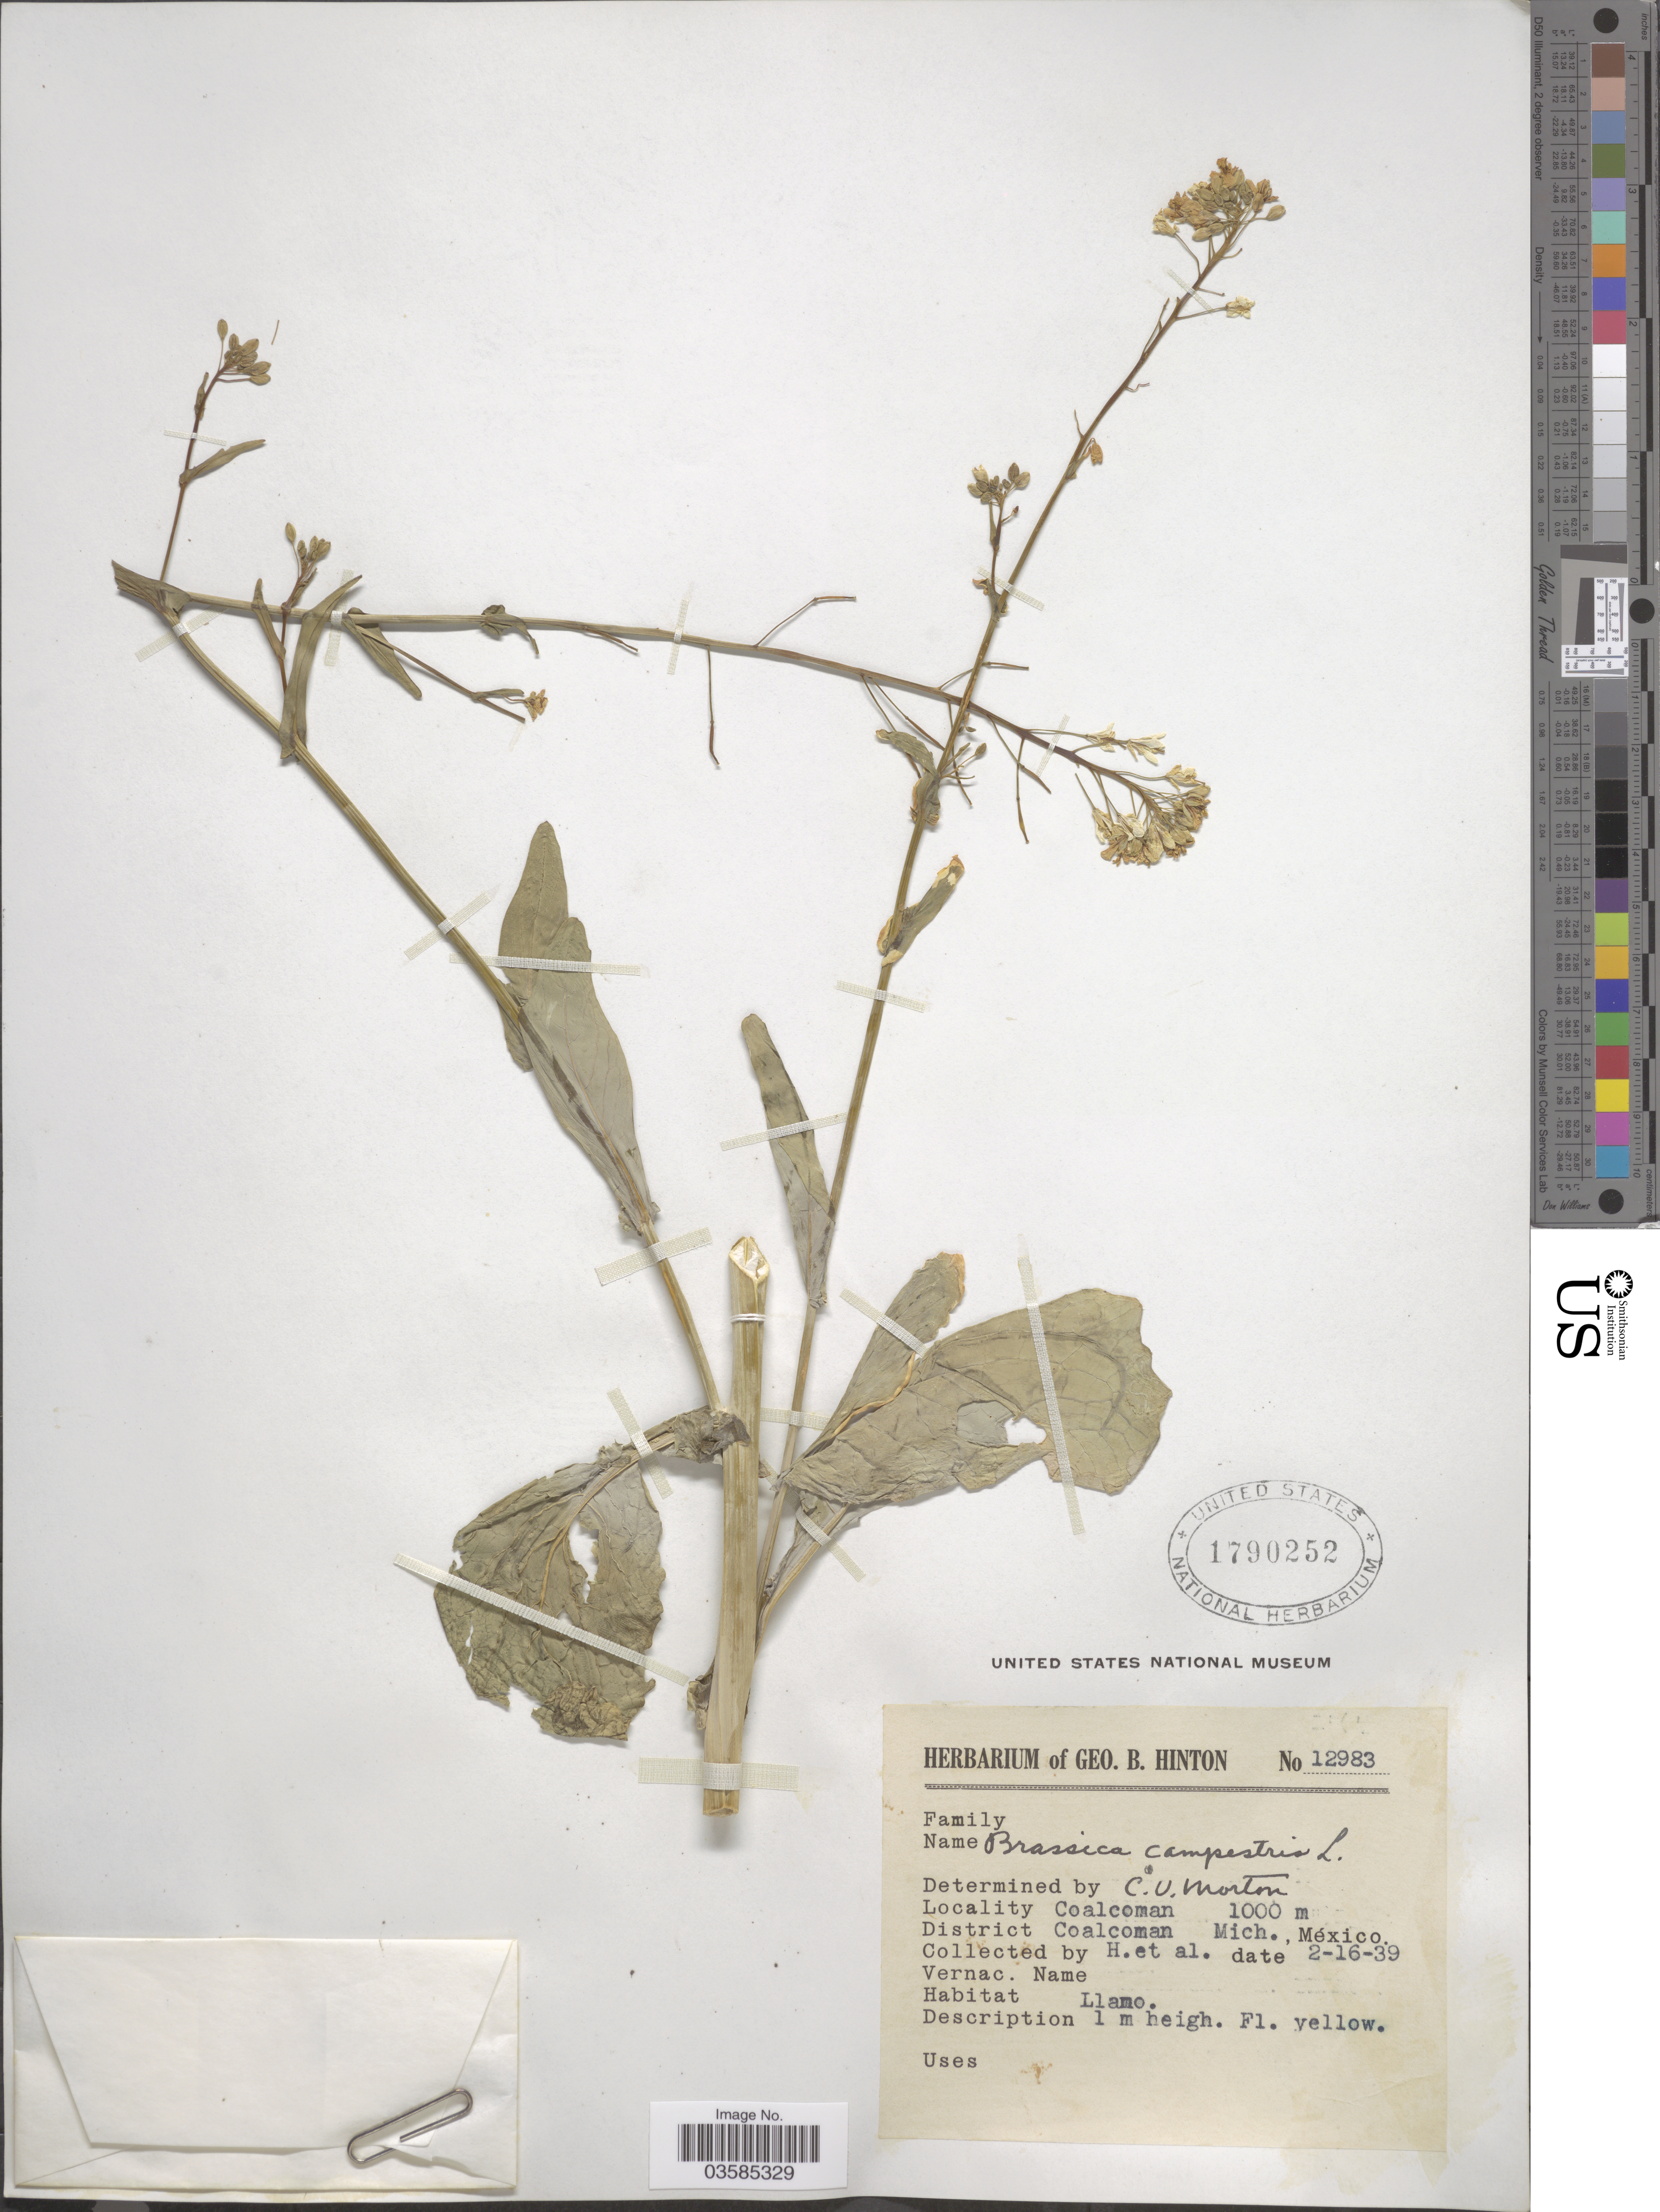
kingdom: Plantae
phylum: Tracheophyta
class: Magnoliopsida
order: Brassicales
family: Brassicaceae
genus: Brassica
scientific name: Brassica campestris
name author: L.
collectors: G. B. Hinton & et al.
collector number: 12983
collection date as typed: Transcribed d/m/y: 16/2/39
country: Mexico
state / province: Michoacán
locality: Coalcoman. District Coalcoman.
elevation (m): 1000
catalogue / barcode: US 1790252